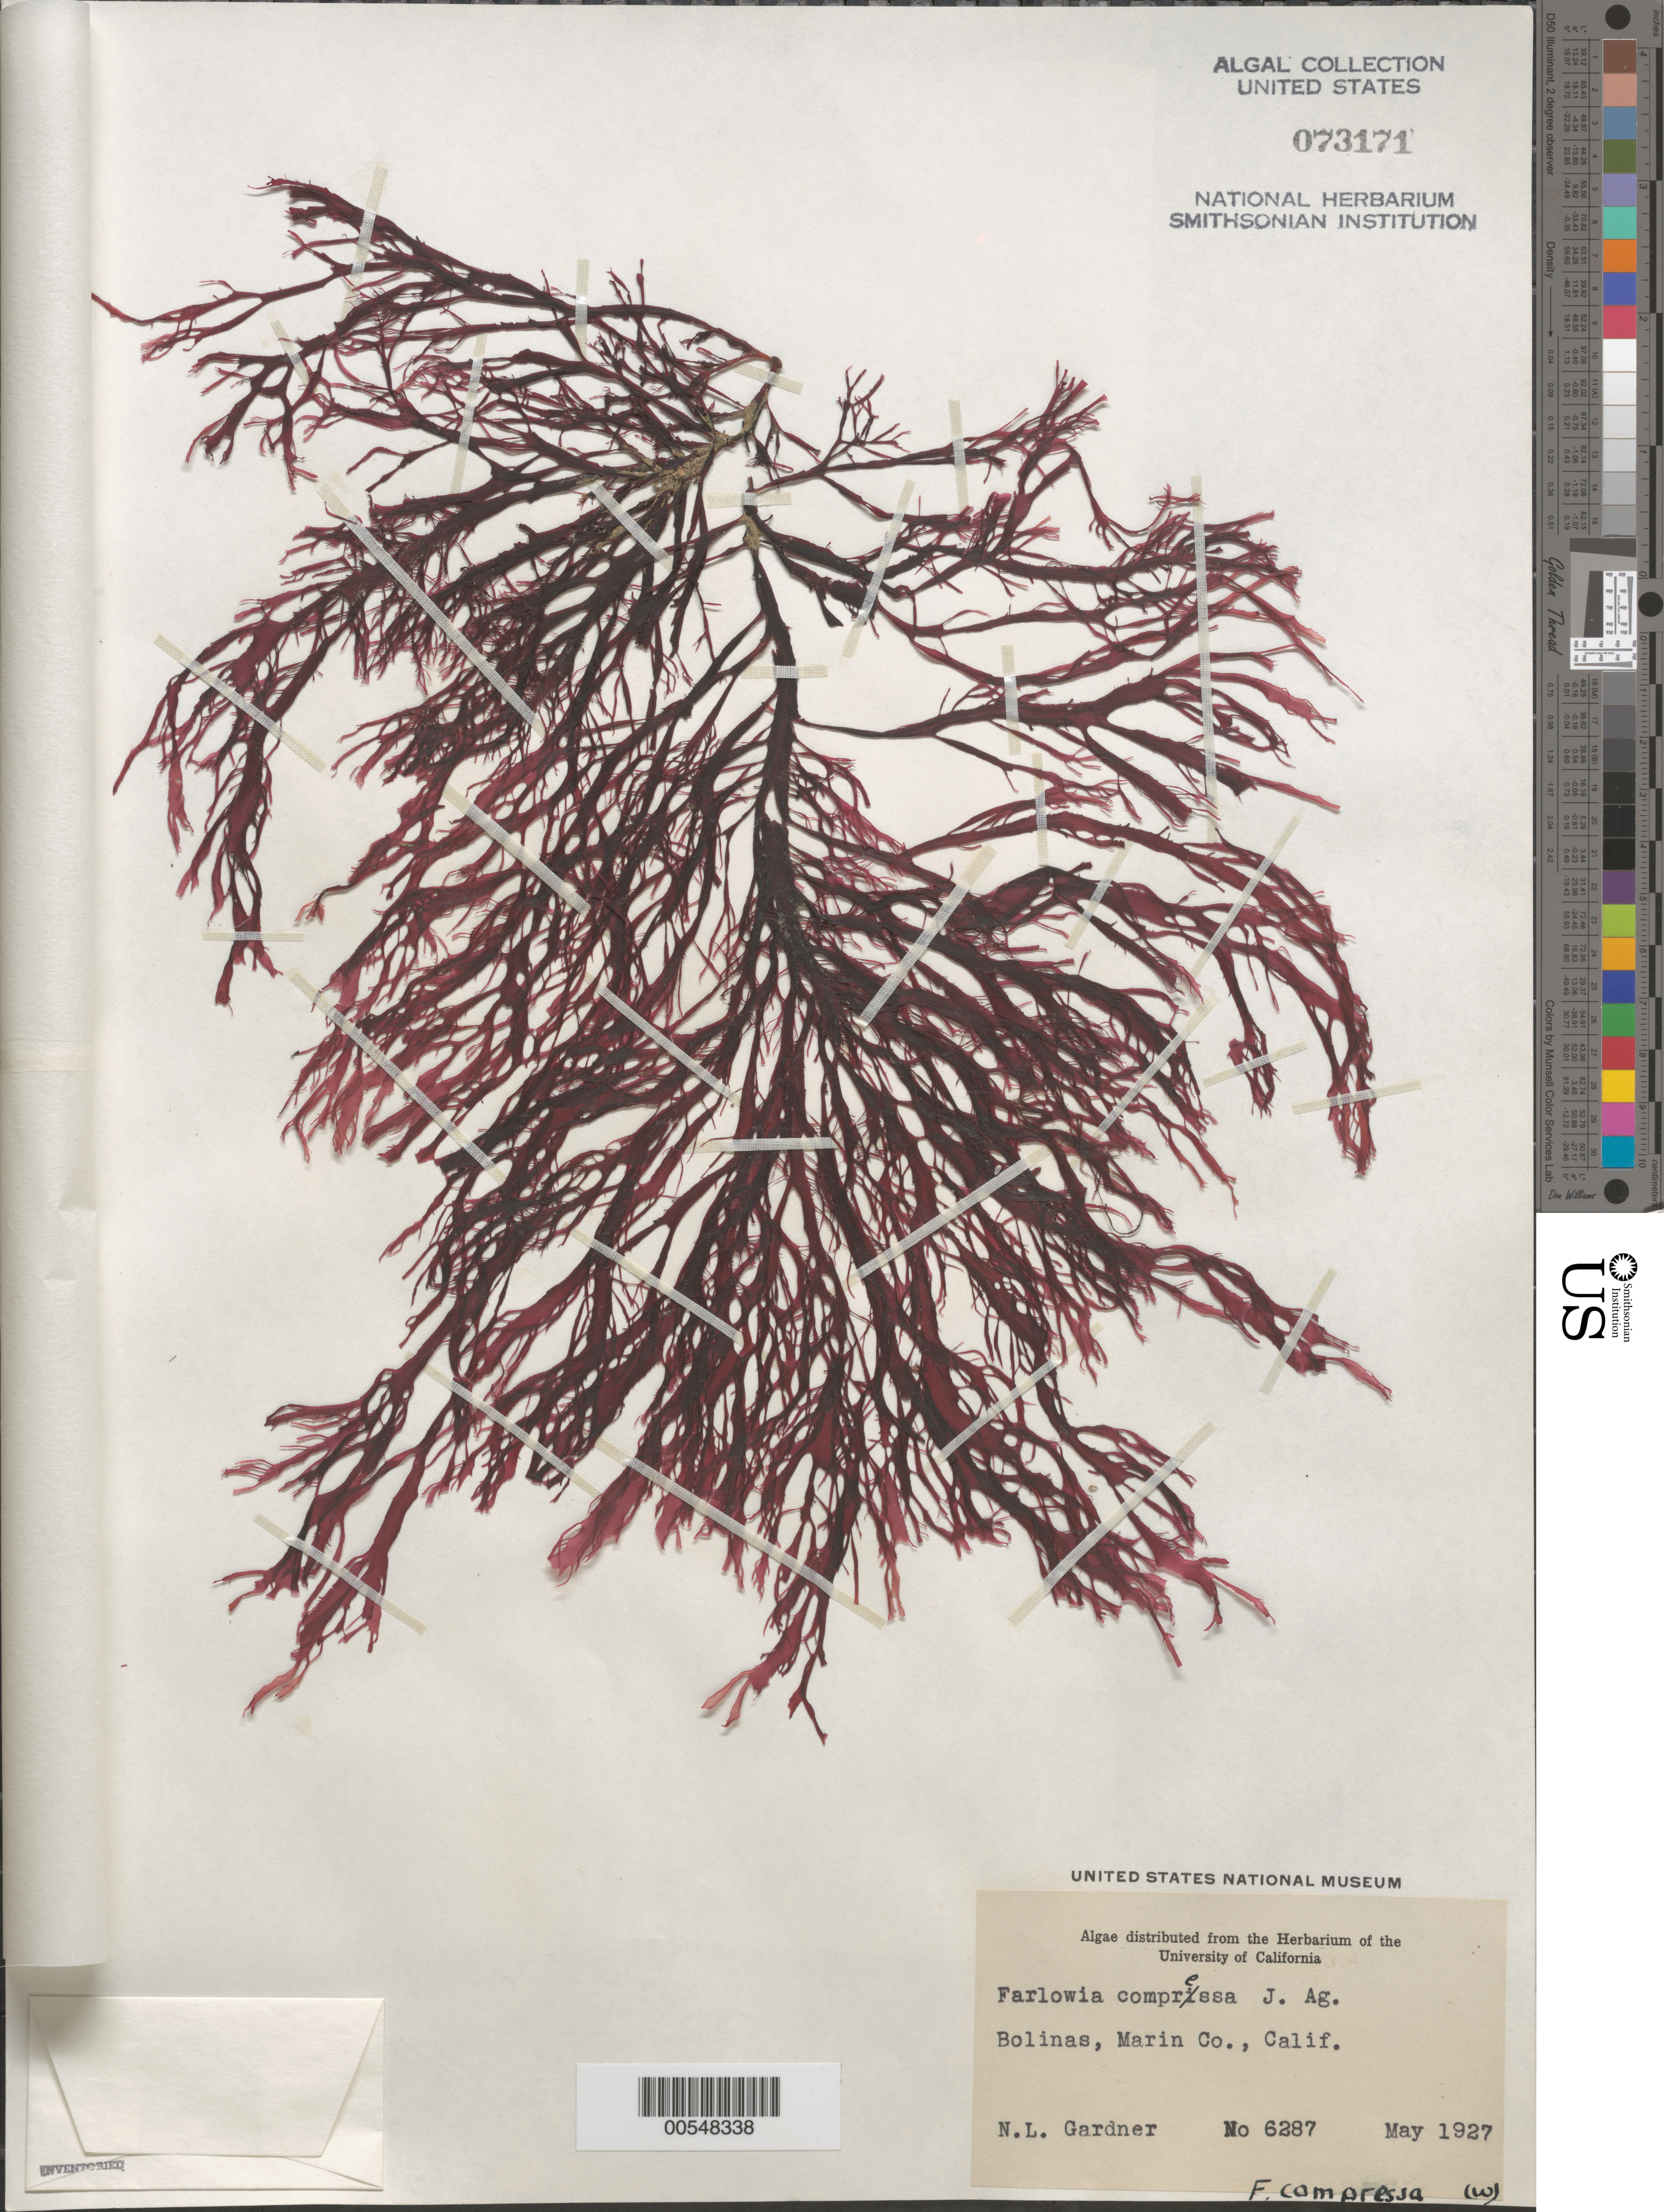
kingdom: Plantae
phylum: Rhodophyta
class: Florideophyceae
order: Gigartinales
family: Dumontiaceae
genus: Farlowia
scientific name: Farlowia compressa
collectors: N. Gardner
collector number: NLG 6287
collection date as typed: May 1927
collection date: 1927-05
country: United States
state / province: California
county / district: Marin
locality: Bolinas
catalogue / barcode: US 73171